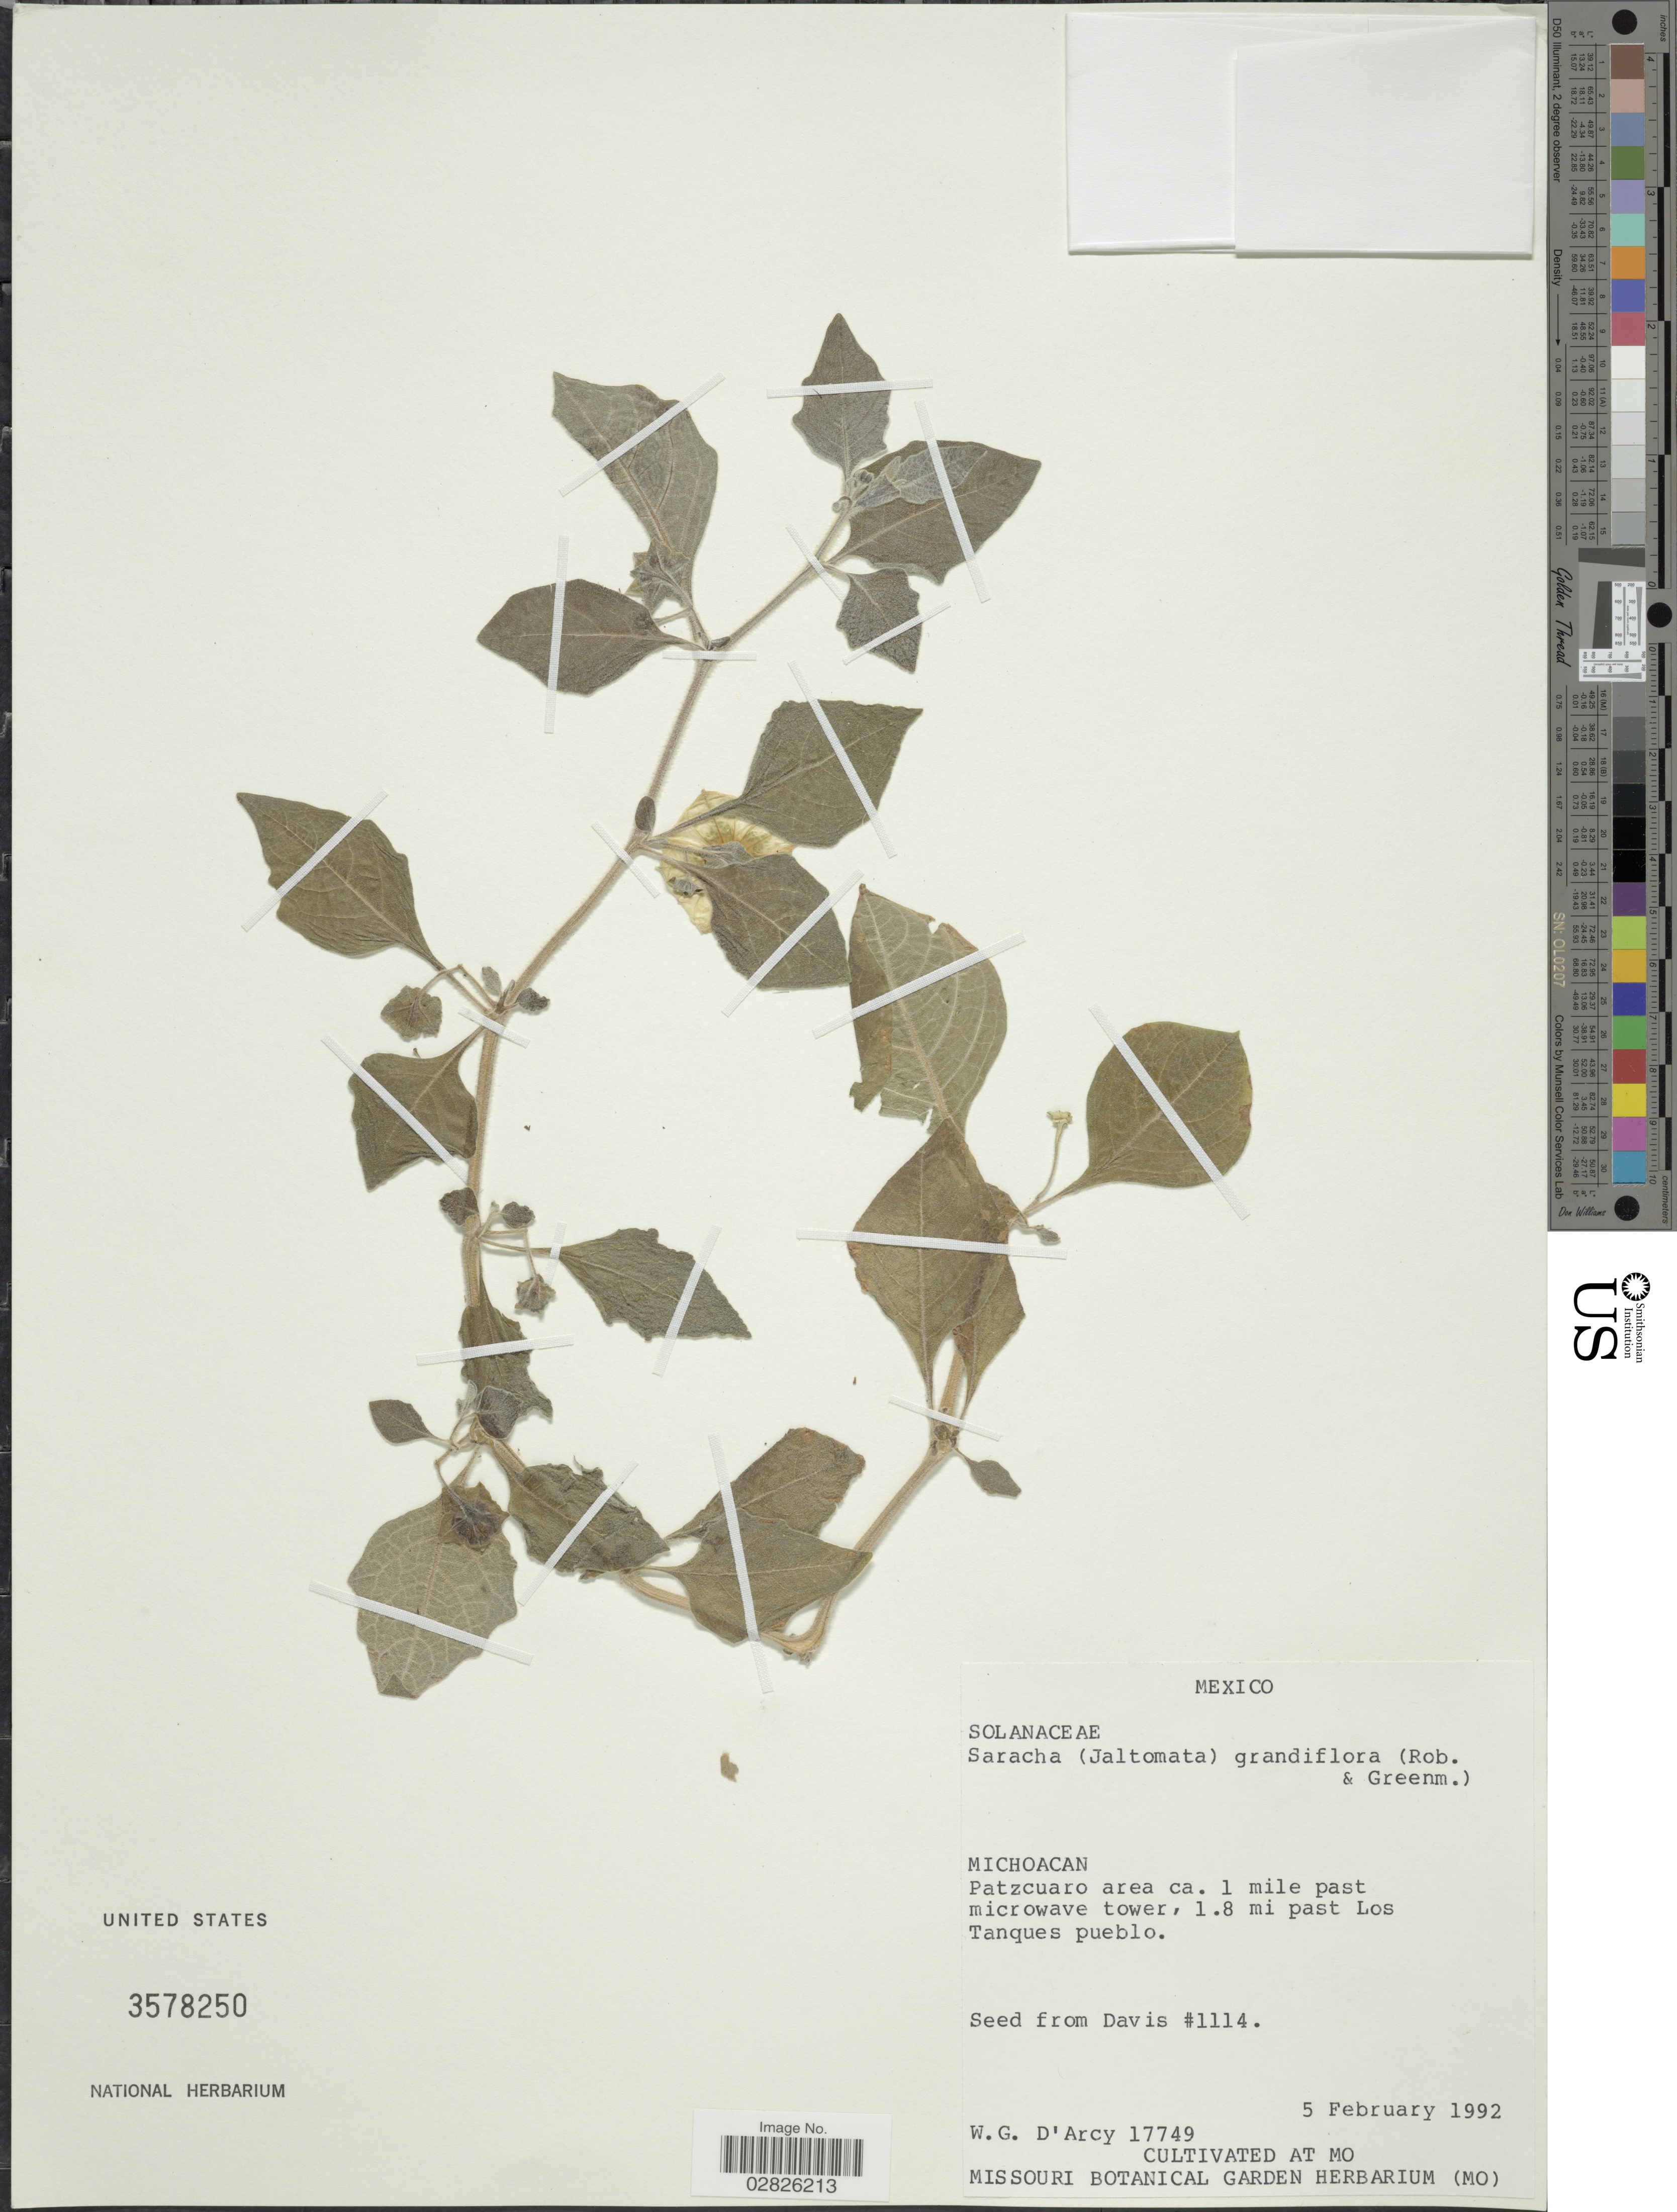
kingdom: Plantae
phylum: Tracheophyta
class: Magnoliopsida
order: Solanales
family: Solanaceae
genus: Jaltomata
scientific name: Jaltomata grandiflora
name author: (B.L. Rob. & Greenm.) D'Arcy et al.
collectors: W. G. D'Arcy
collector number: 17749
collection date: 1992-02-05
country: Mexico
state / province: Michoacán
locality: Patzcuaro area ca. 1 mile past microwave tower, 1.8 mi past Los Tanques pueblo.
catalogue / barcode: US 3578250